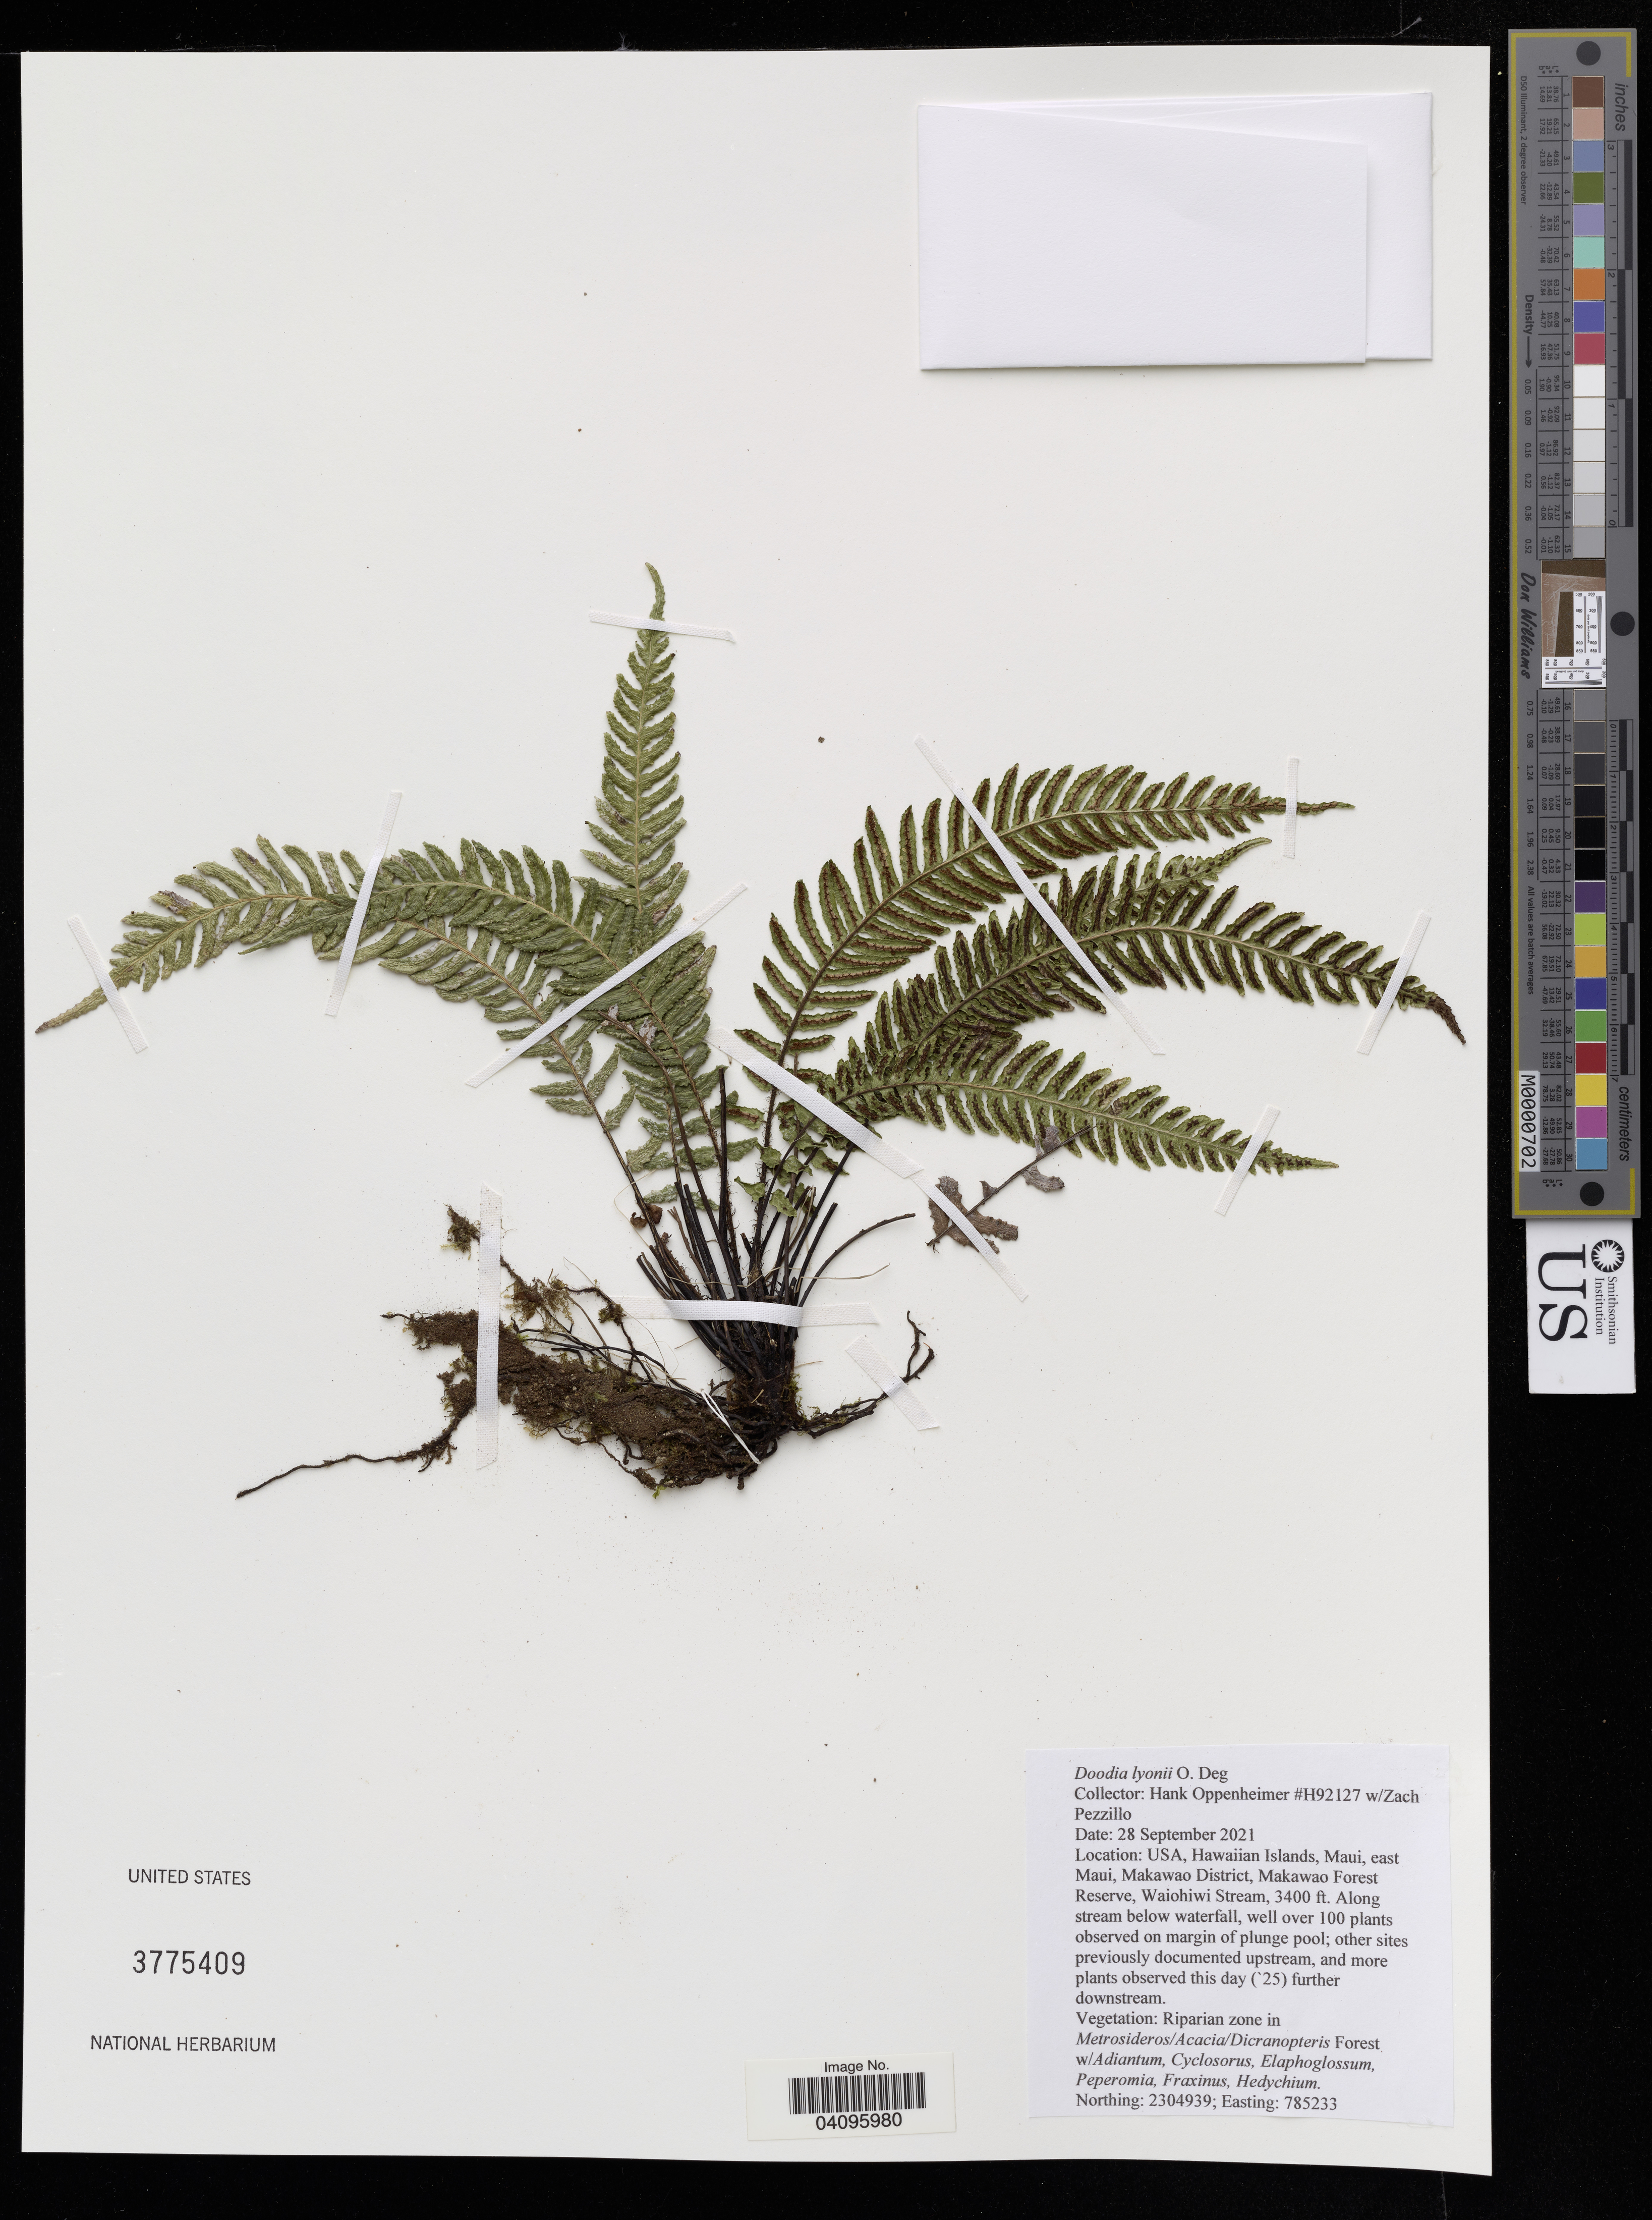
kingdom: Plantae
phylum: Tracheophyta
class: Polypodiopsida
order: Polypodiales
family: Blechnaceae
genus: Doodia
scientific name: Doodia lyonii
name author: O. Deg.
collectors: H. Oppenheimer & Z. Pezzillo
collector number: H92127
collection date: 2021-09-28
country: United States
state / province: Hawaii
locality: USA, Hawaiian Islands, Maui, east Maui, Makawao District, Makawao Forest Reserve, Waiohiwi Stream. Northing 2304939, Easting 785233.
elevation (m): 1036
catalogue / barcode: US 3775409